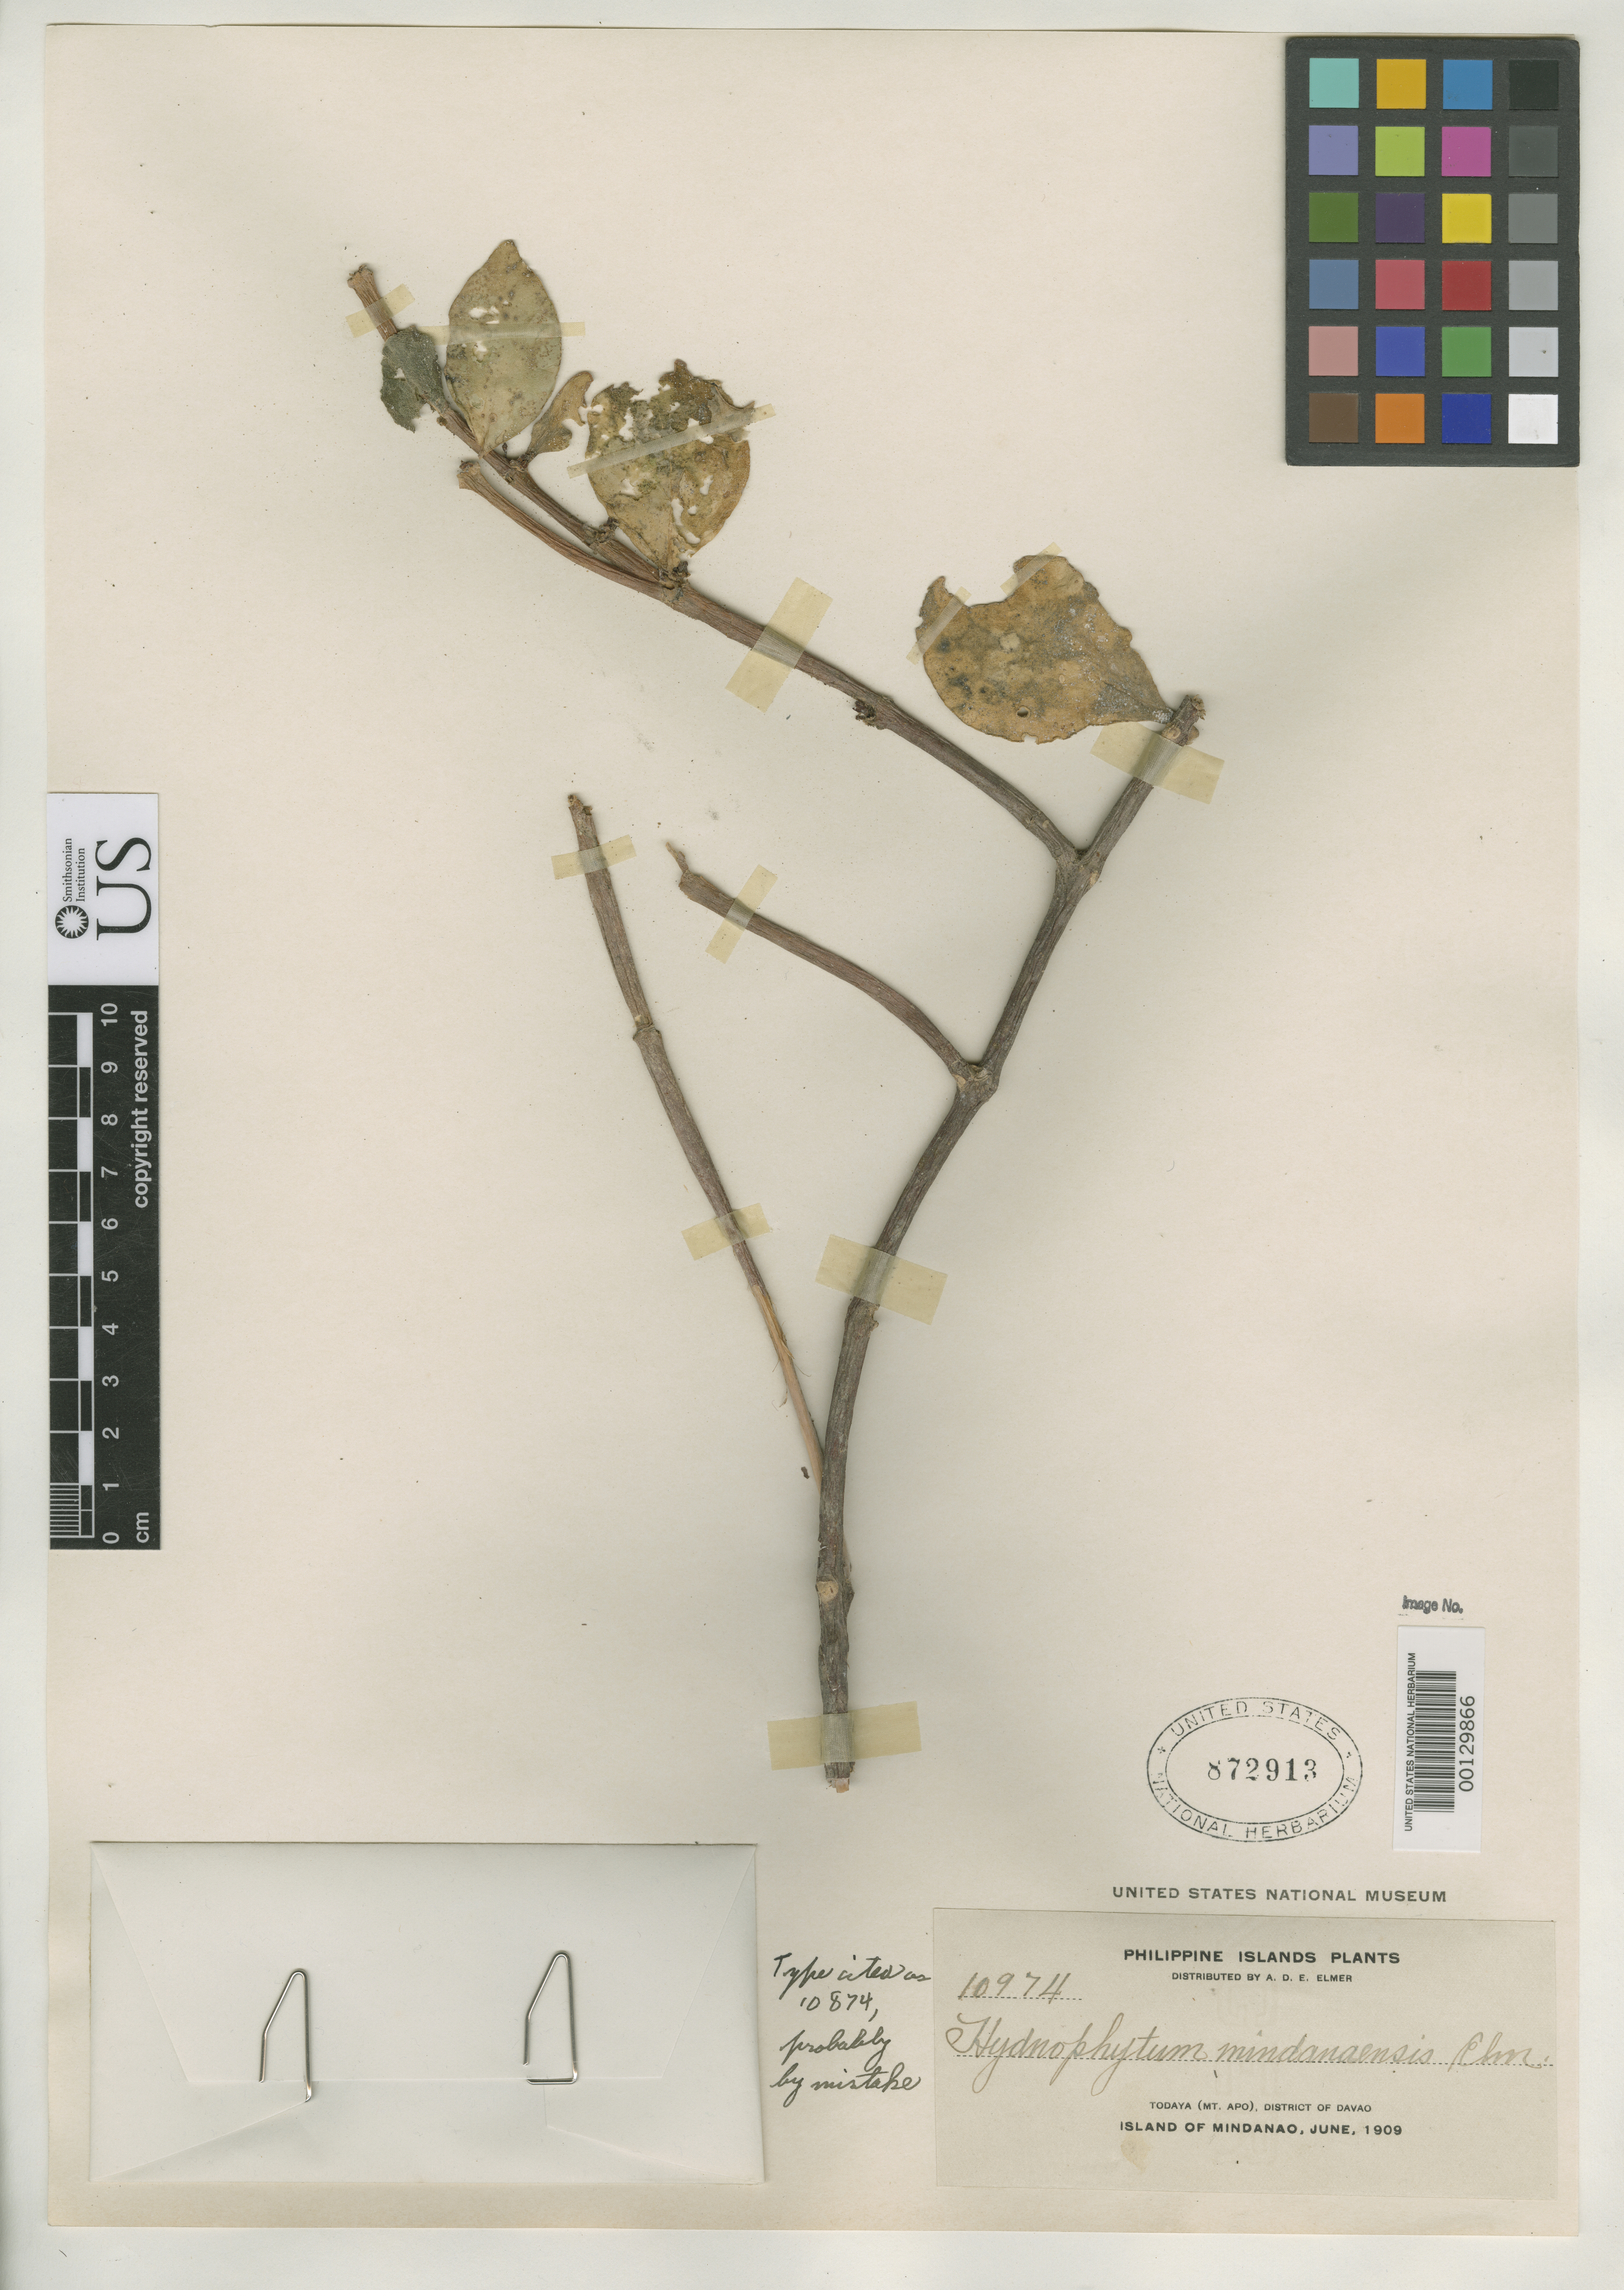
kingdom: Plantae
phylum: Tracheophyta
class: Magnoliopsida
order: Gentianales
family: Rubiaceae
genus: Hydnophytum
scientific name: Hydnophytum mindanaensis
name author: Elmer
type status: Isotype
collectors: A. D. E. Elmer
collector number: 10974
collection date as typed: Jun 1909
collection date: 1909-06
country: Philippines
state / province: Davao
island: Mindanao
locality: Baracatan Creek; alt. 1500 ft.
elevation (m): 457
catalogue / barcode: US 872913